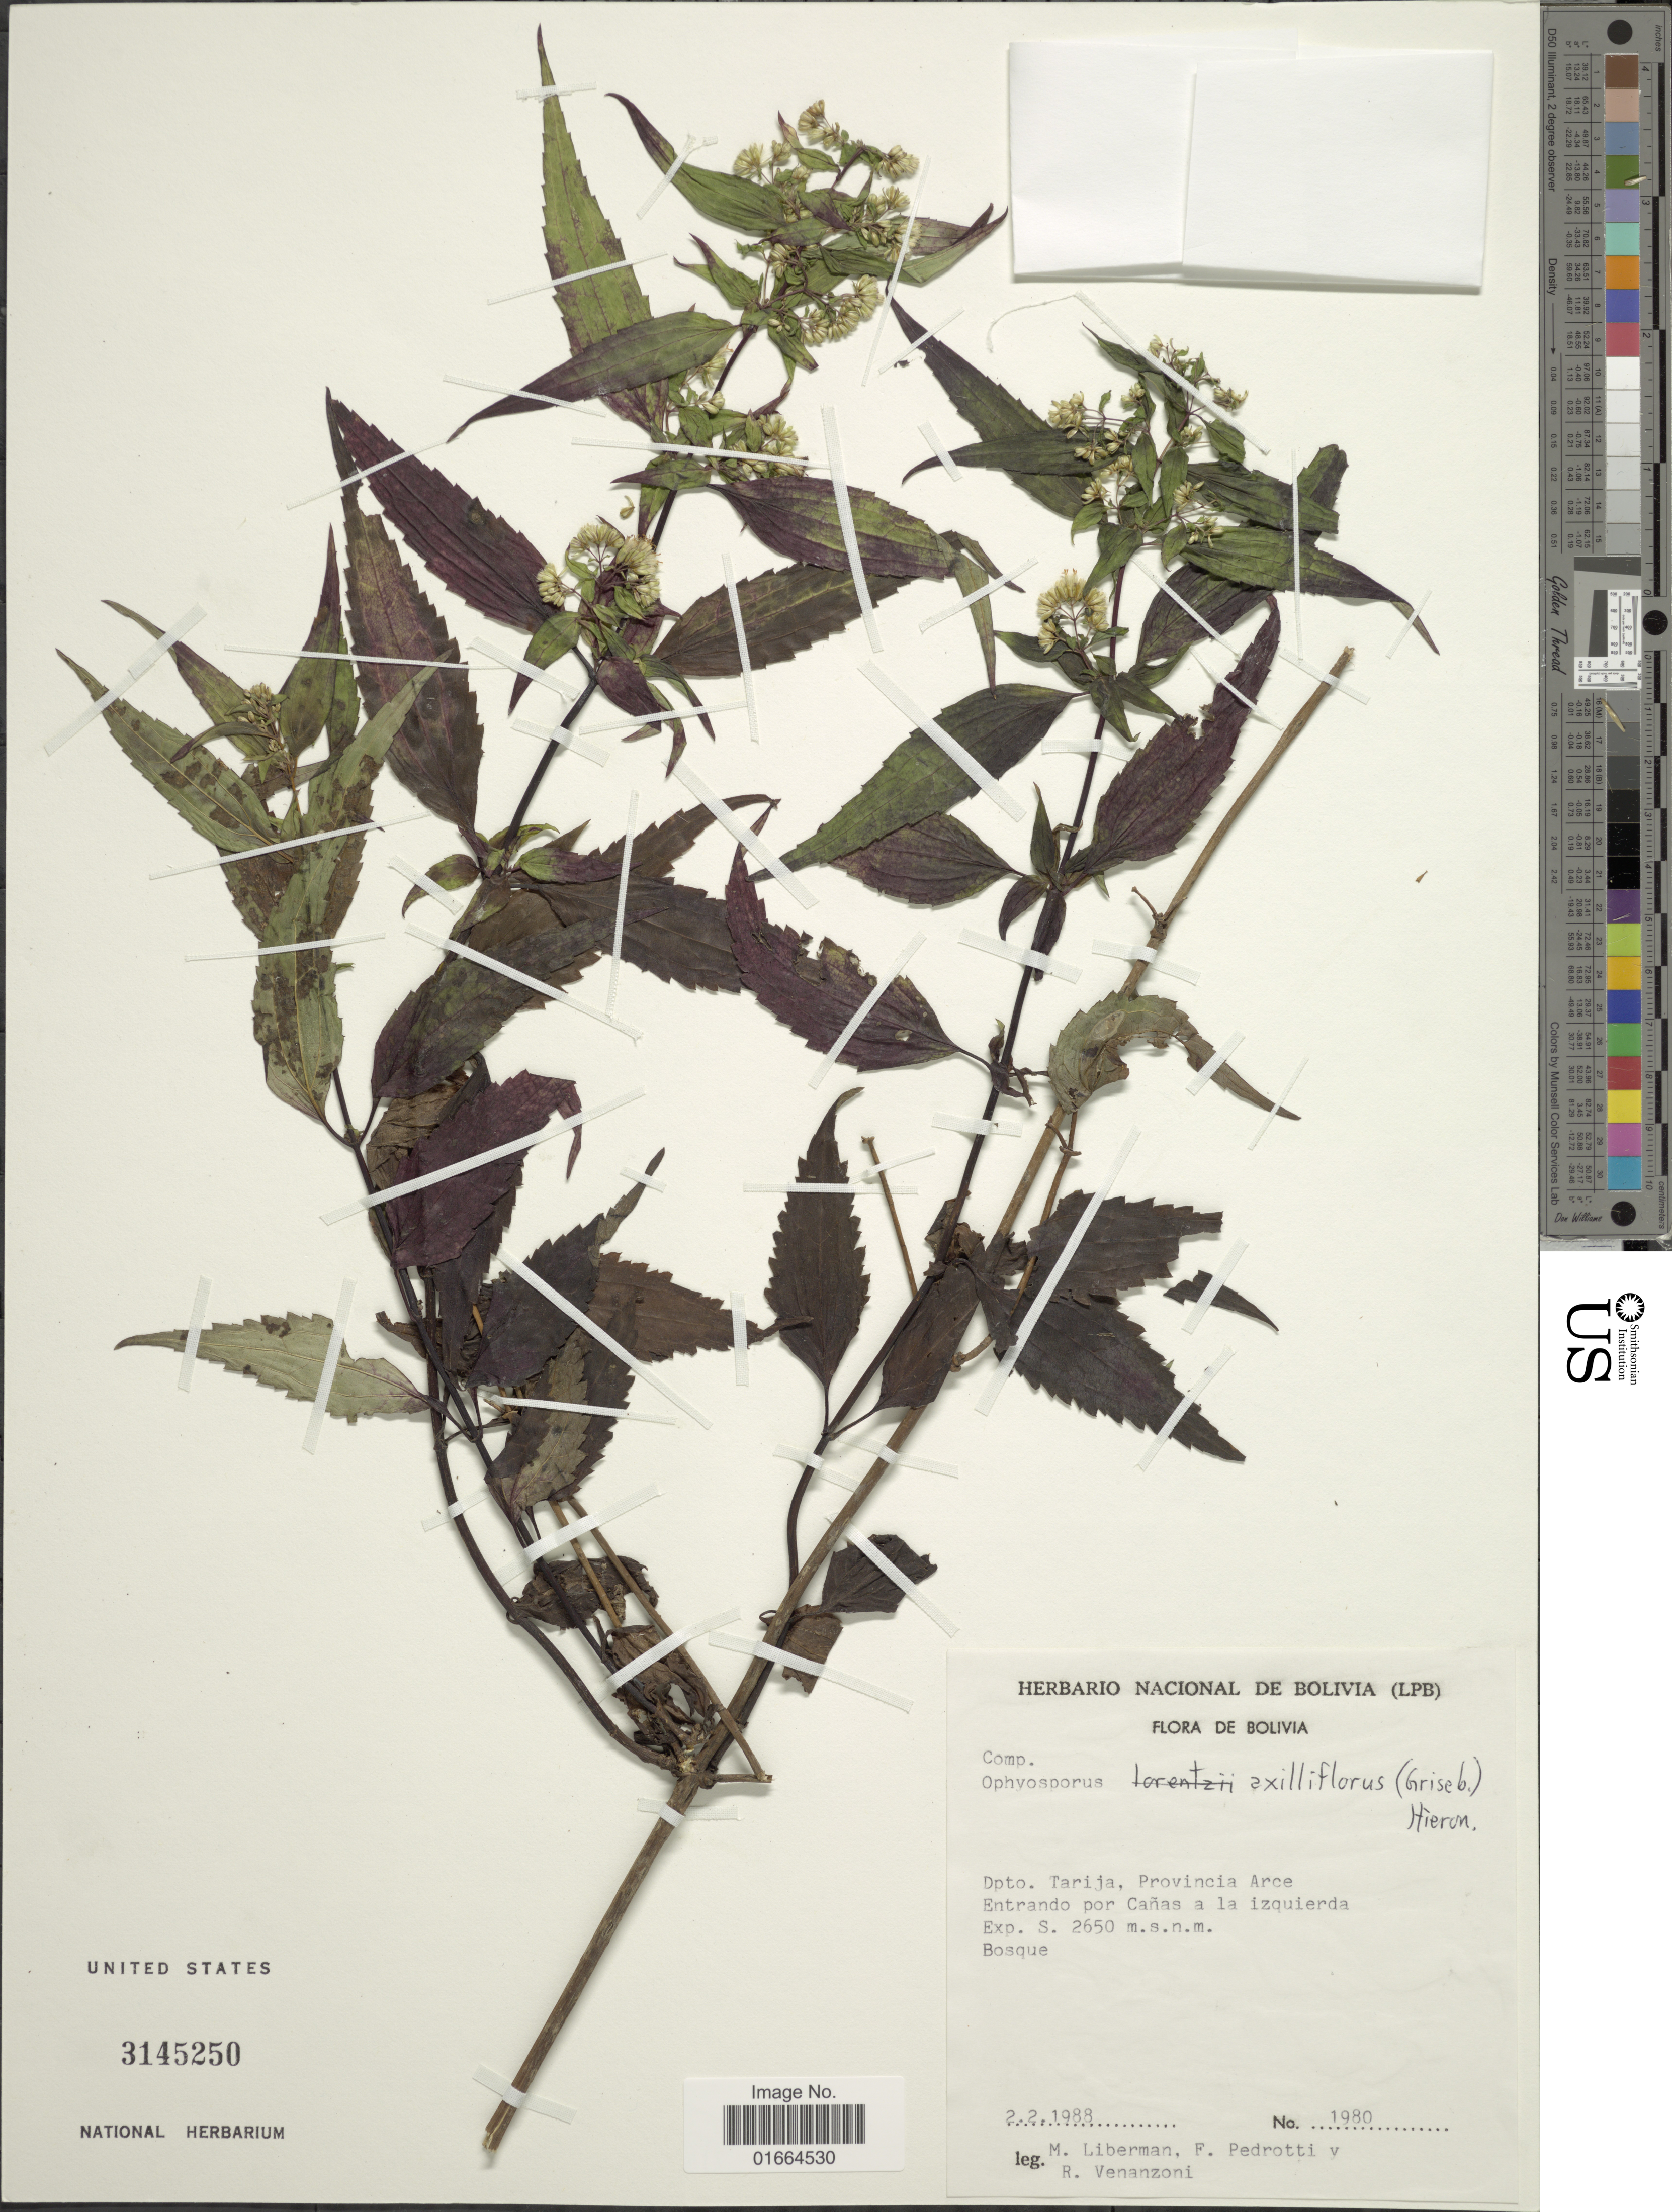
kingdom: Plantae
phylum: Tracheophyta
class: Magnoliopsida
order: Asterales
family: Asteraceae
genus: Ophryosporus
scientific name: Ophryosporus axilliflorus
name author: (Griseb.) Hieron.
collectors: M. Liberman, F. Pedrotti & R. Venanzoni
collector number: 1980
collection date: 1988-02-02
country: Bolivia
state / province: Tarija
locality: Dpto. Tarija, Provincia Arce Entrando por Canas a la izquierda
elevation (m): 2650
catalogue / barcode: US 3145250